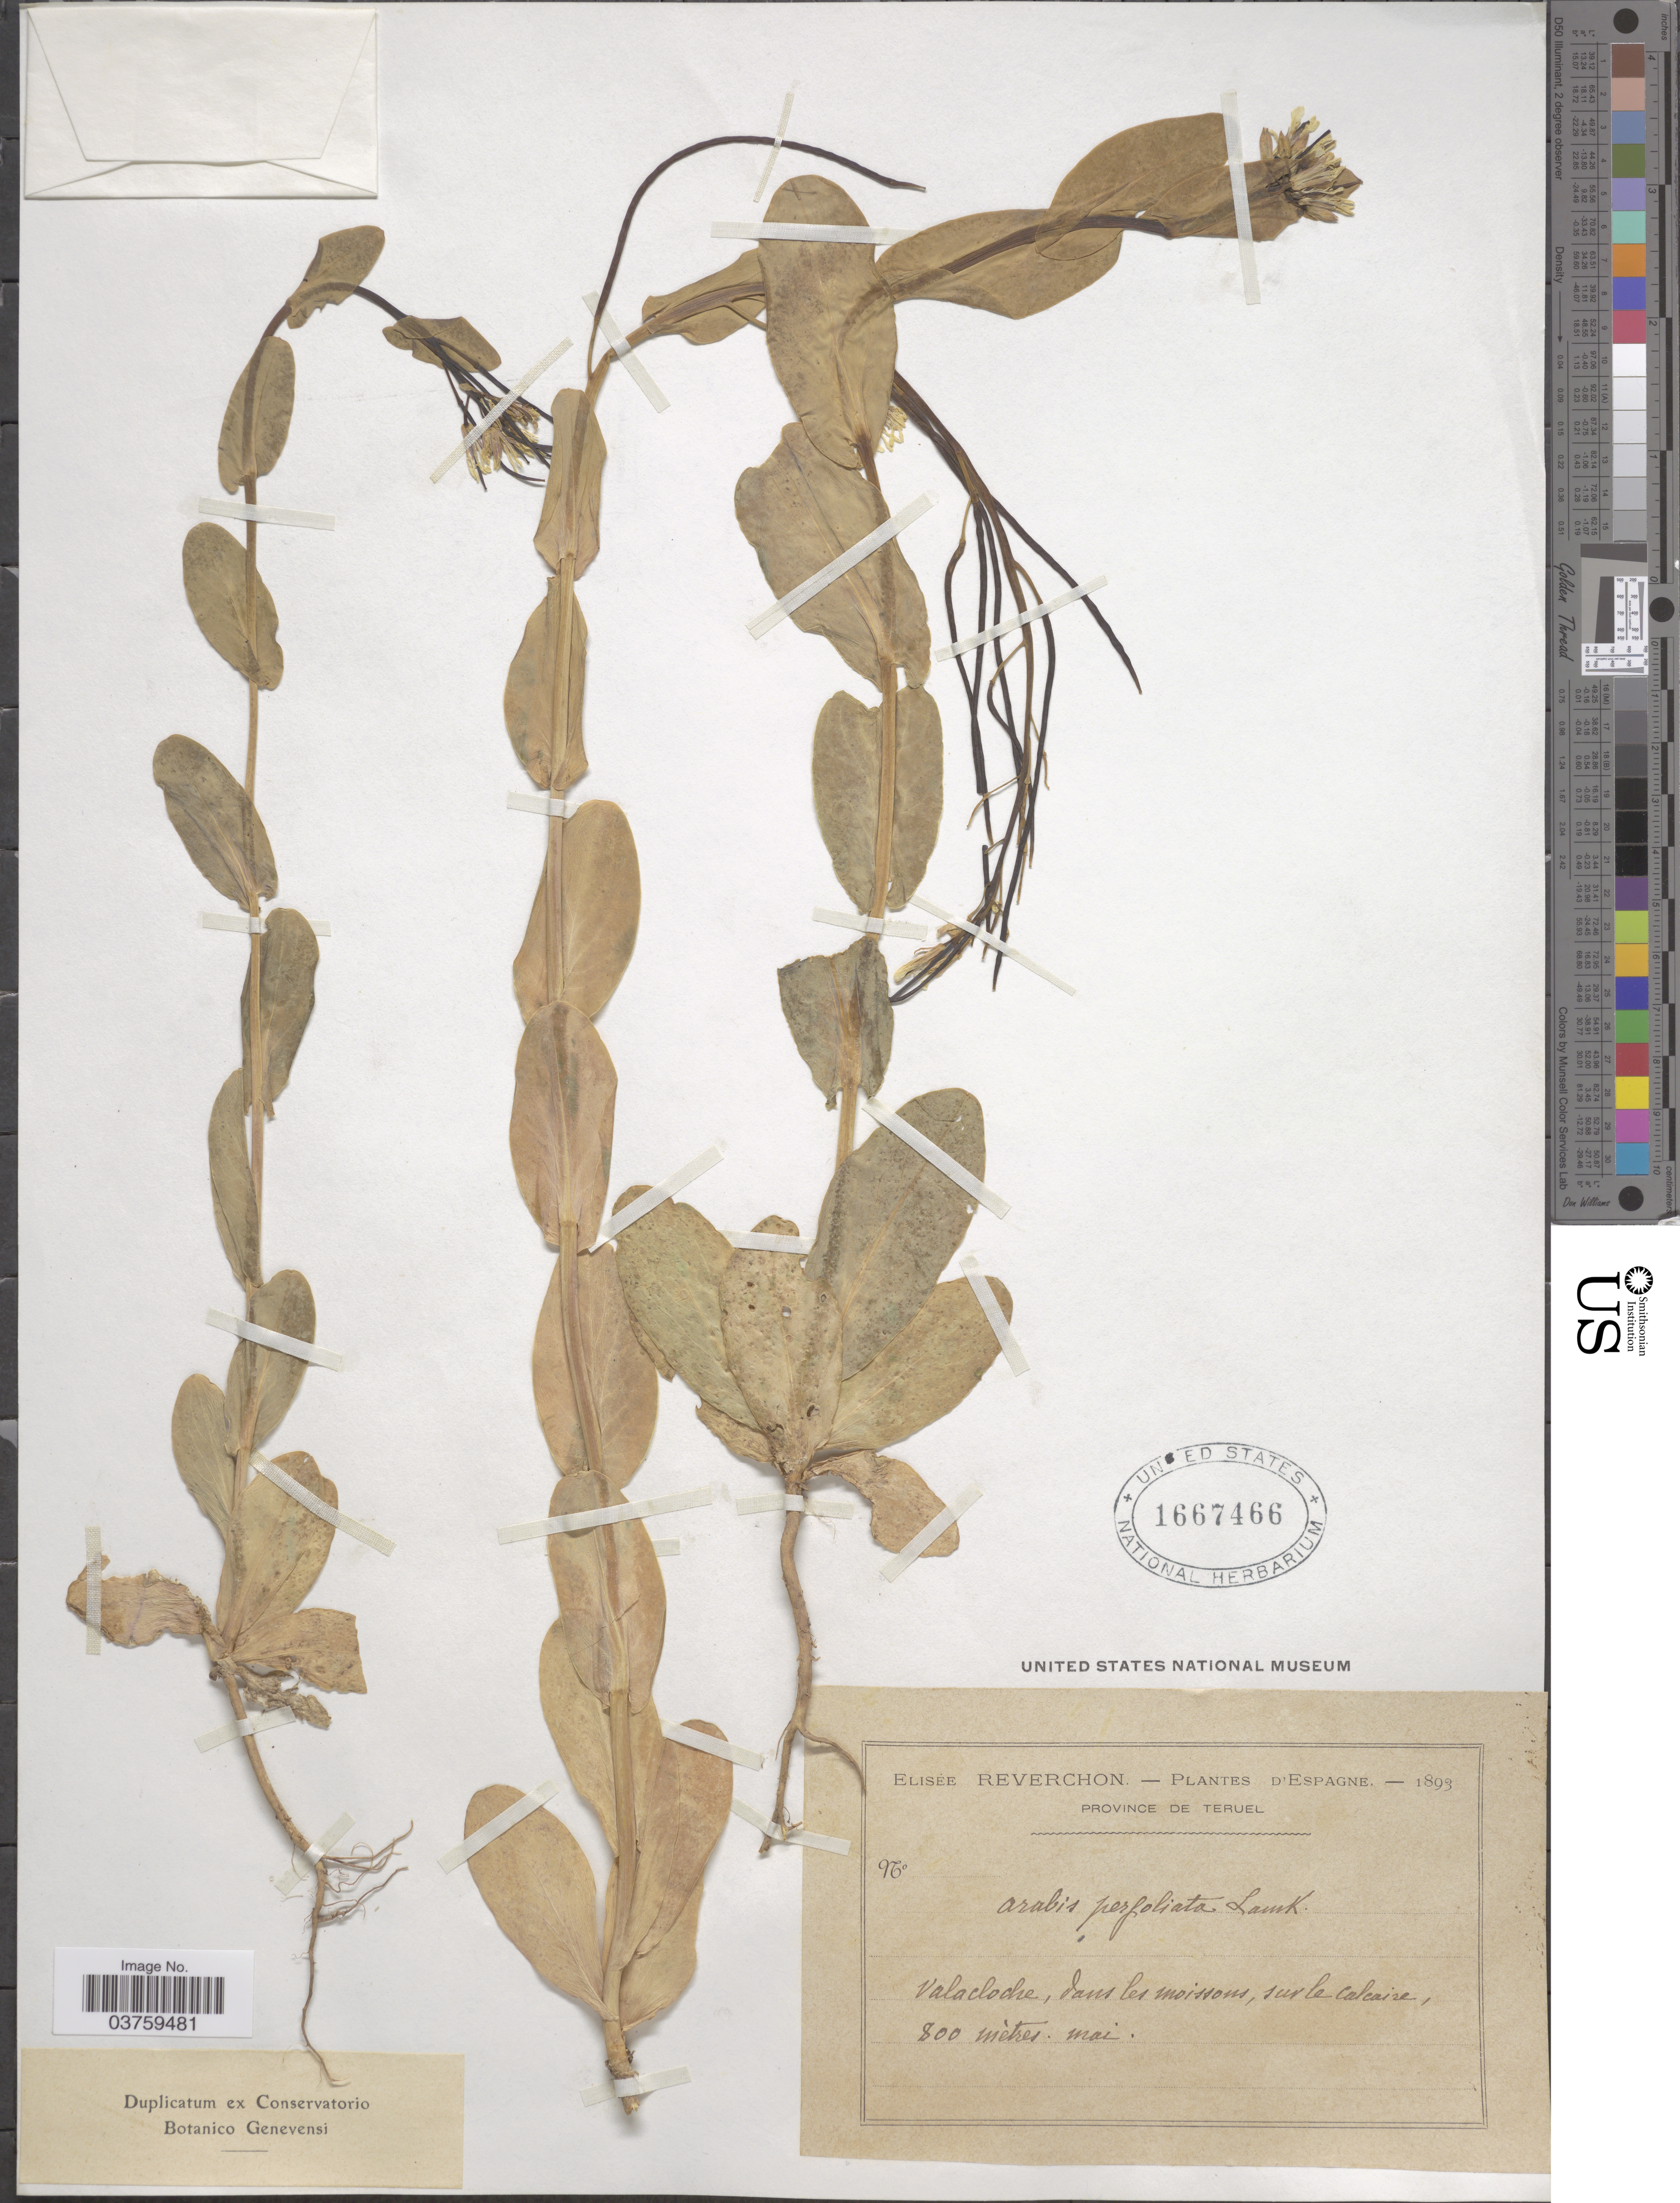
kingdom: Plantae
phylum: Tracheophyta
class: Magnoliopsida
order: Brassicales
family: Brassicaceae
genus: Arabis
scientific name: Arabis perfoliata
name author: Lam.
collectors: E. Reverchon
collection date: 1893-05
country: Spain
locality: D'Espange. Province De Teruel. Valacloche, dans les moissons, sur le calcaire.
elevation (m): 800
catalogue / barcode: US 1667466